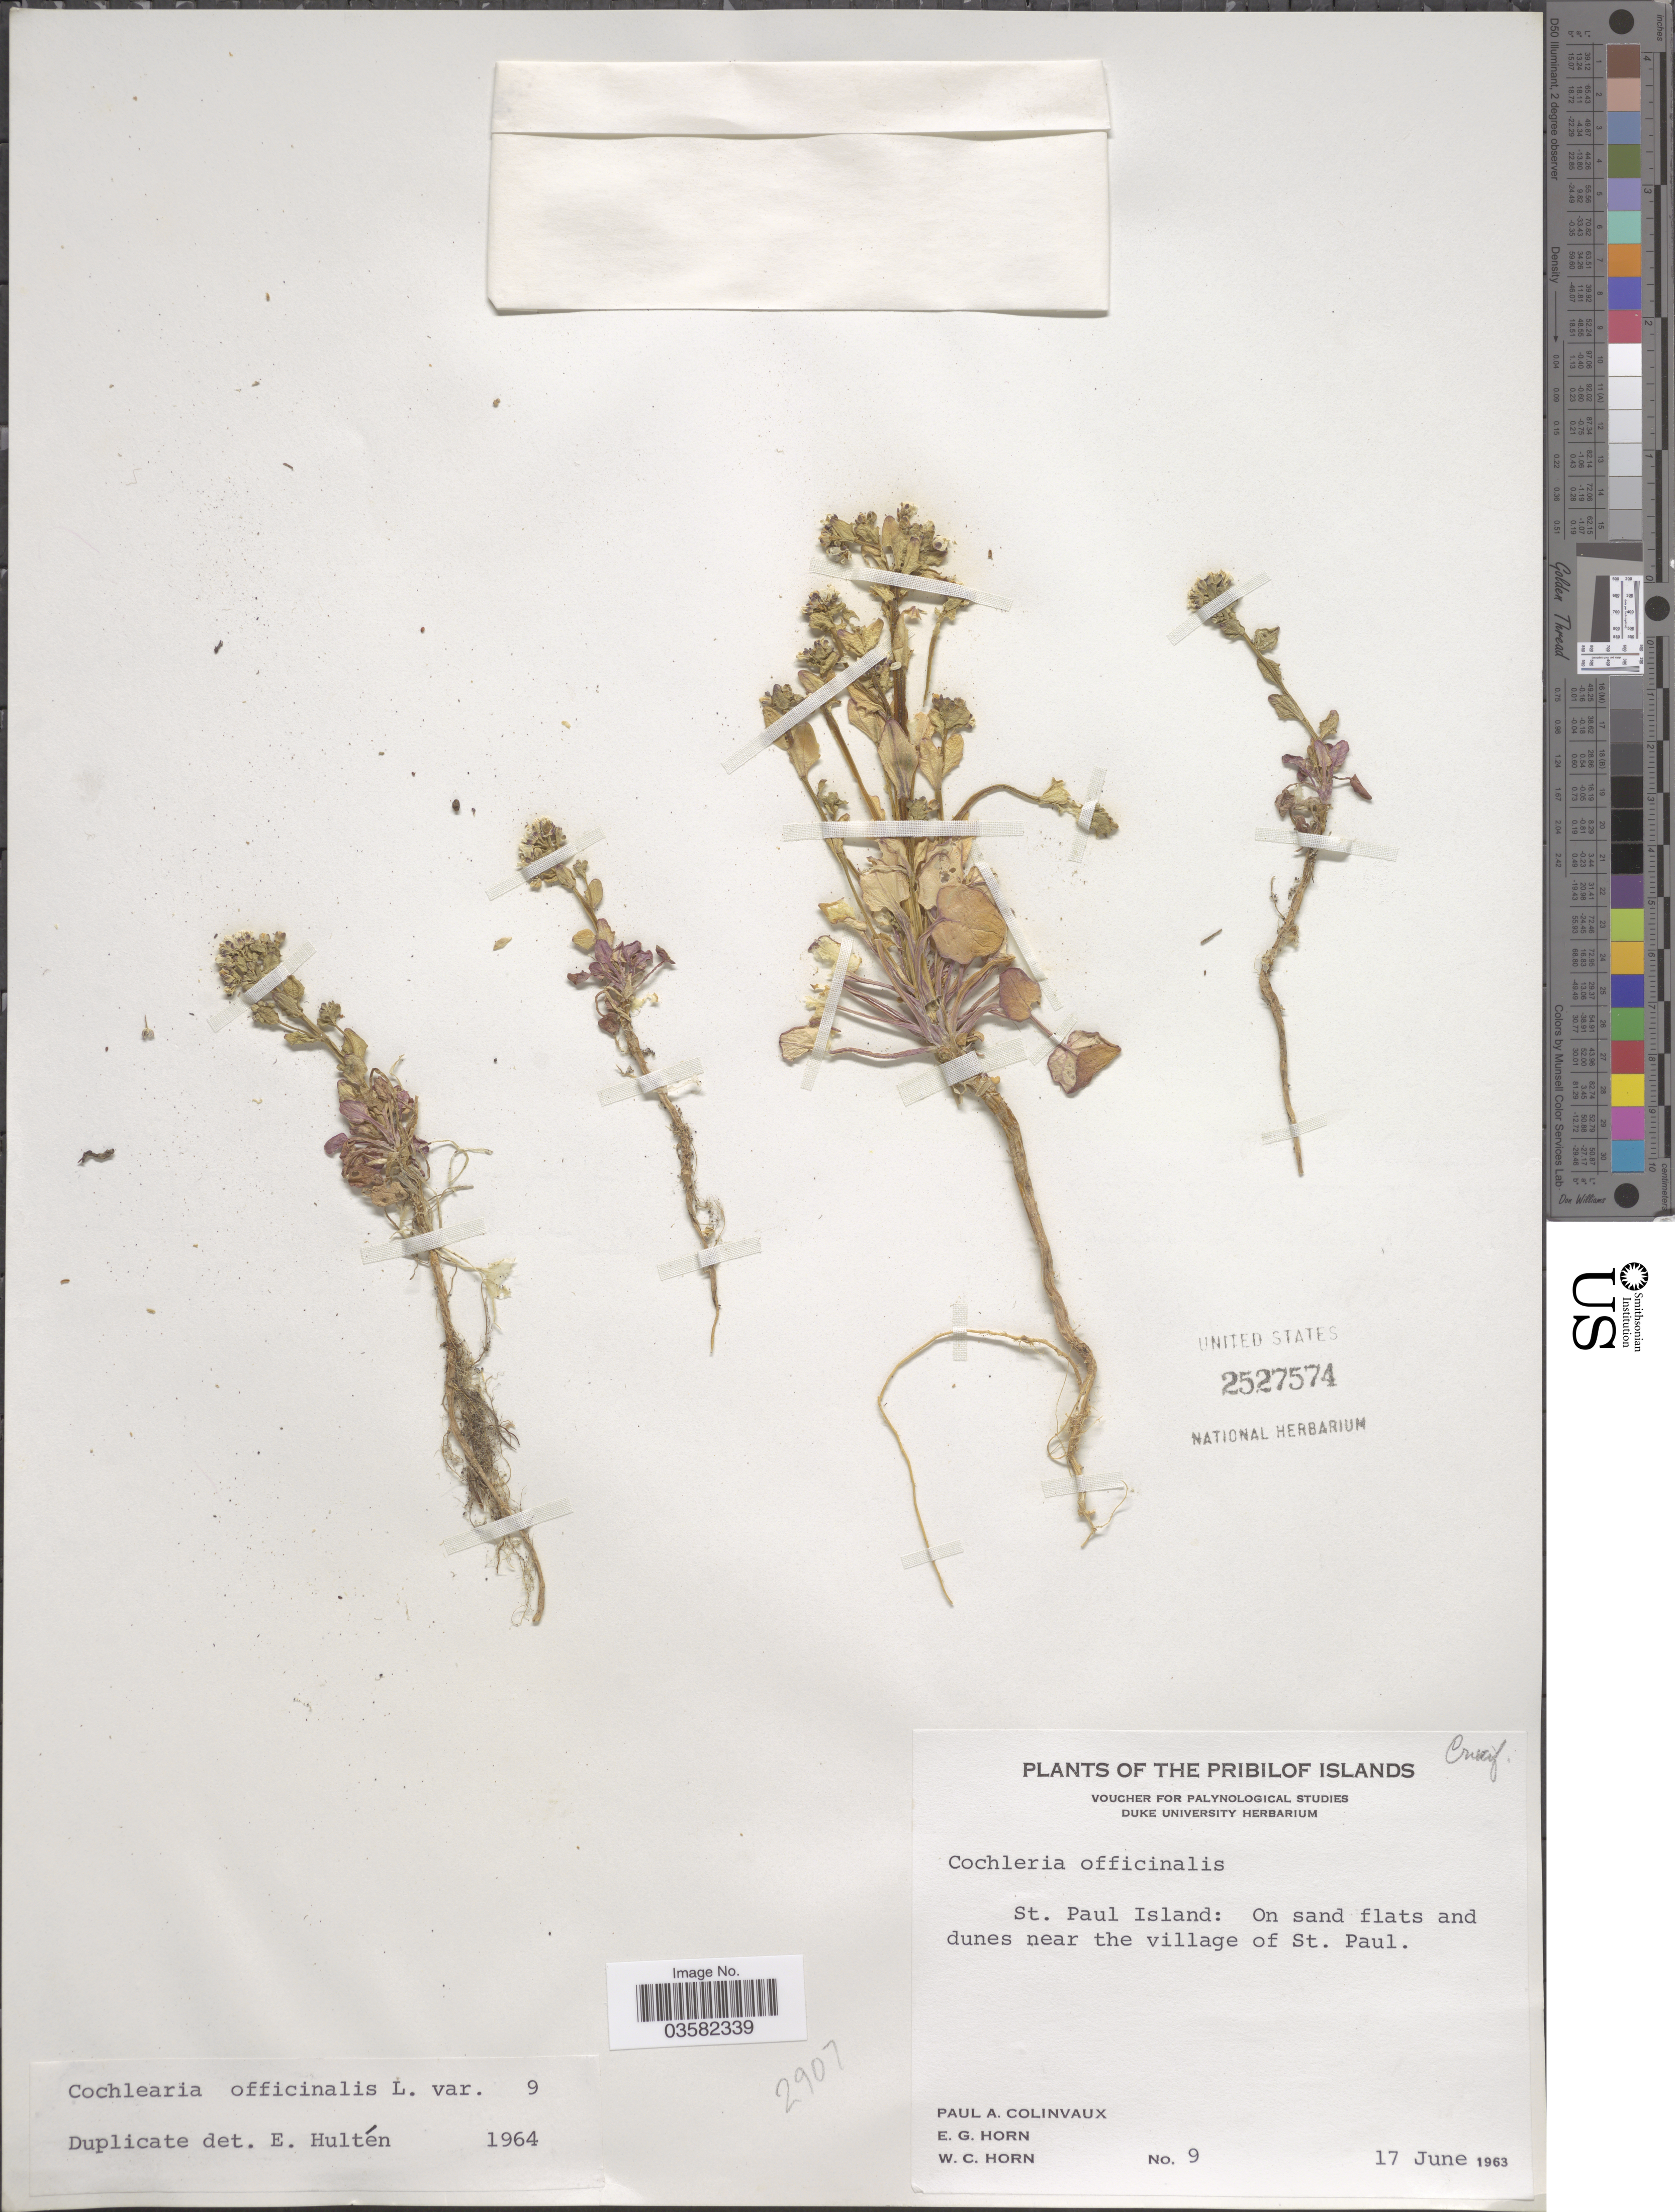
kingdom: Plantae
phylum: Tracheophyta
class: Magnoliopsida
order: Brassicales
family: Brassicaceae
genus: Cochlearia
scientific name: Cochlearia officinalis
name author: L.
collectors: P. Colinvaux, E. Horn & W. Horn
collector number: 9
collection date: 1963-06-17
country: United States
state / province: Alaska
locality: The Pribilof Islands. St. Paul Island: On sand flats and dunes near the village of St. Paul.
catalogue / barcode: US 2527574